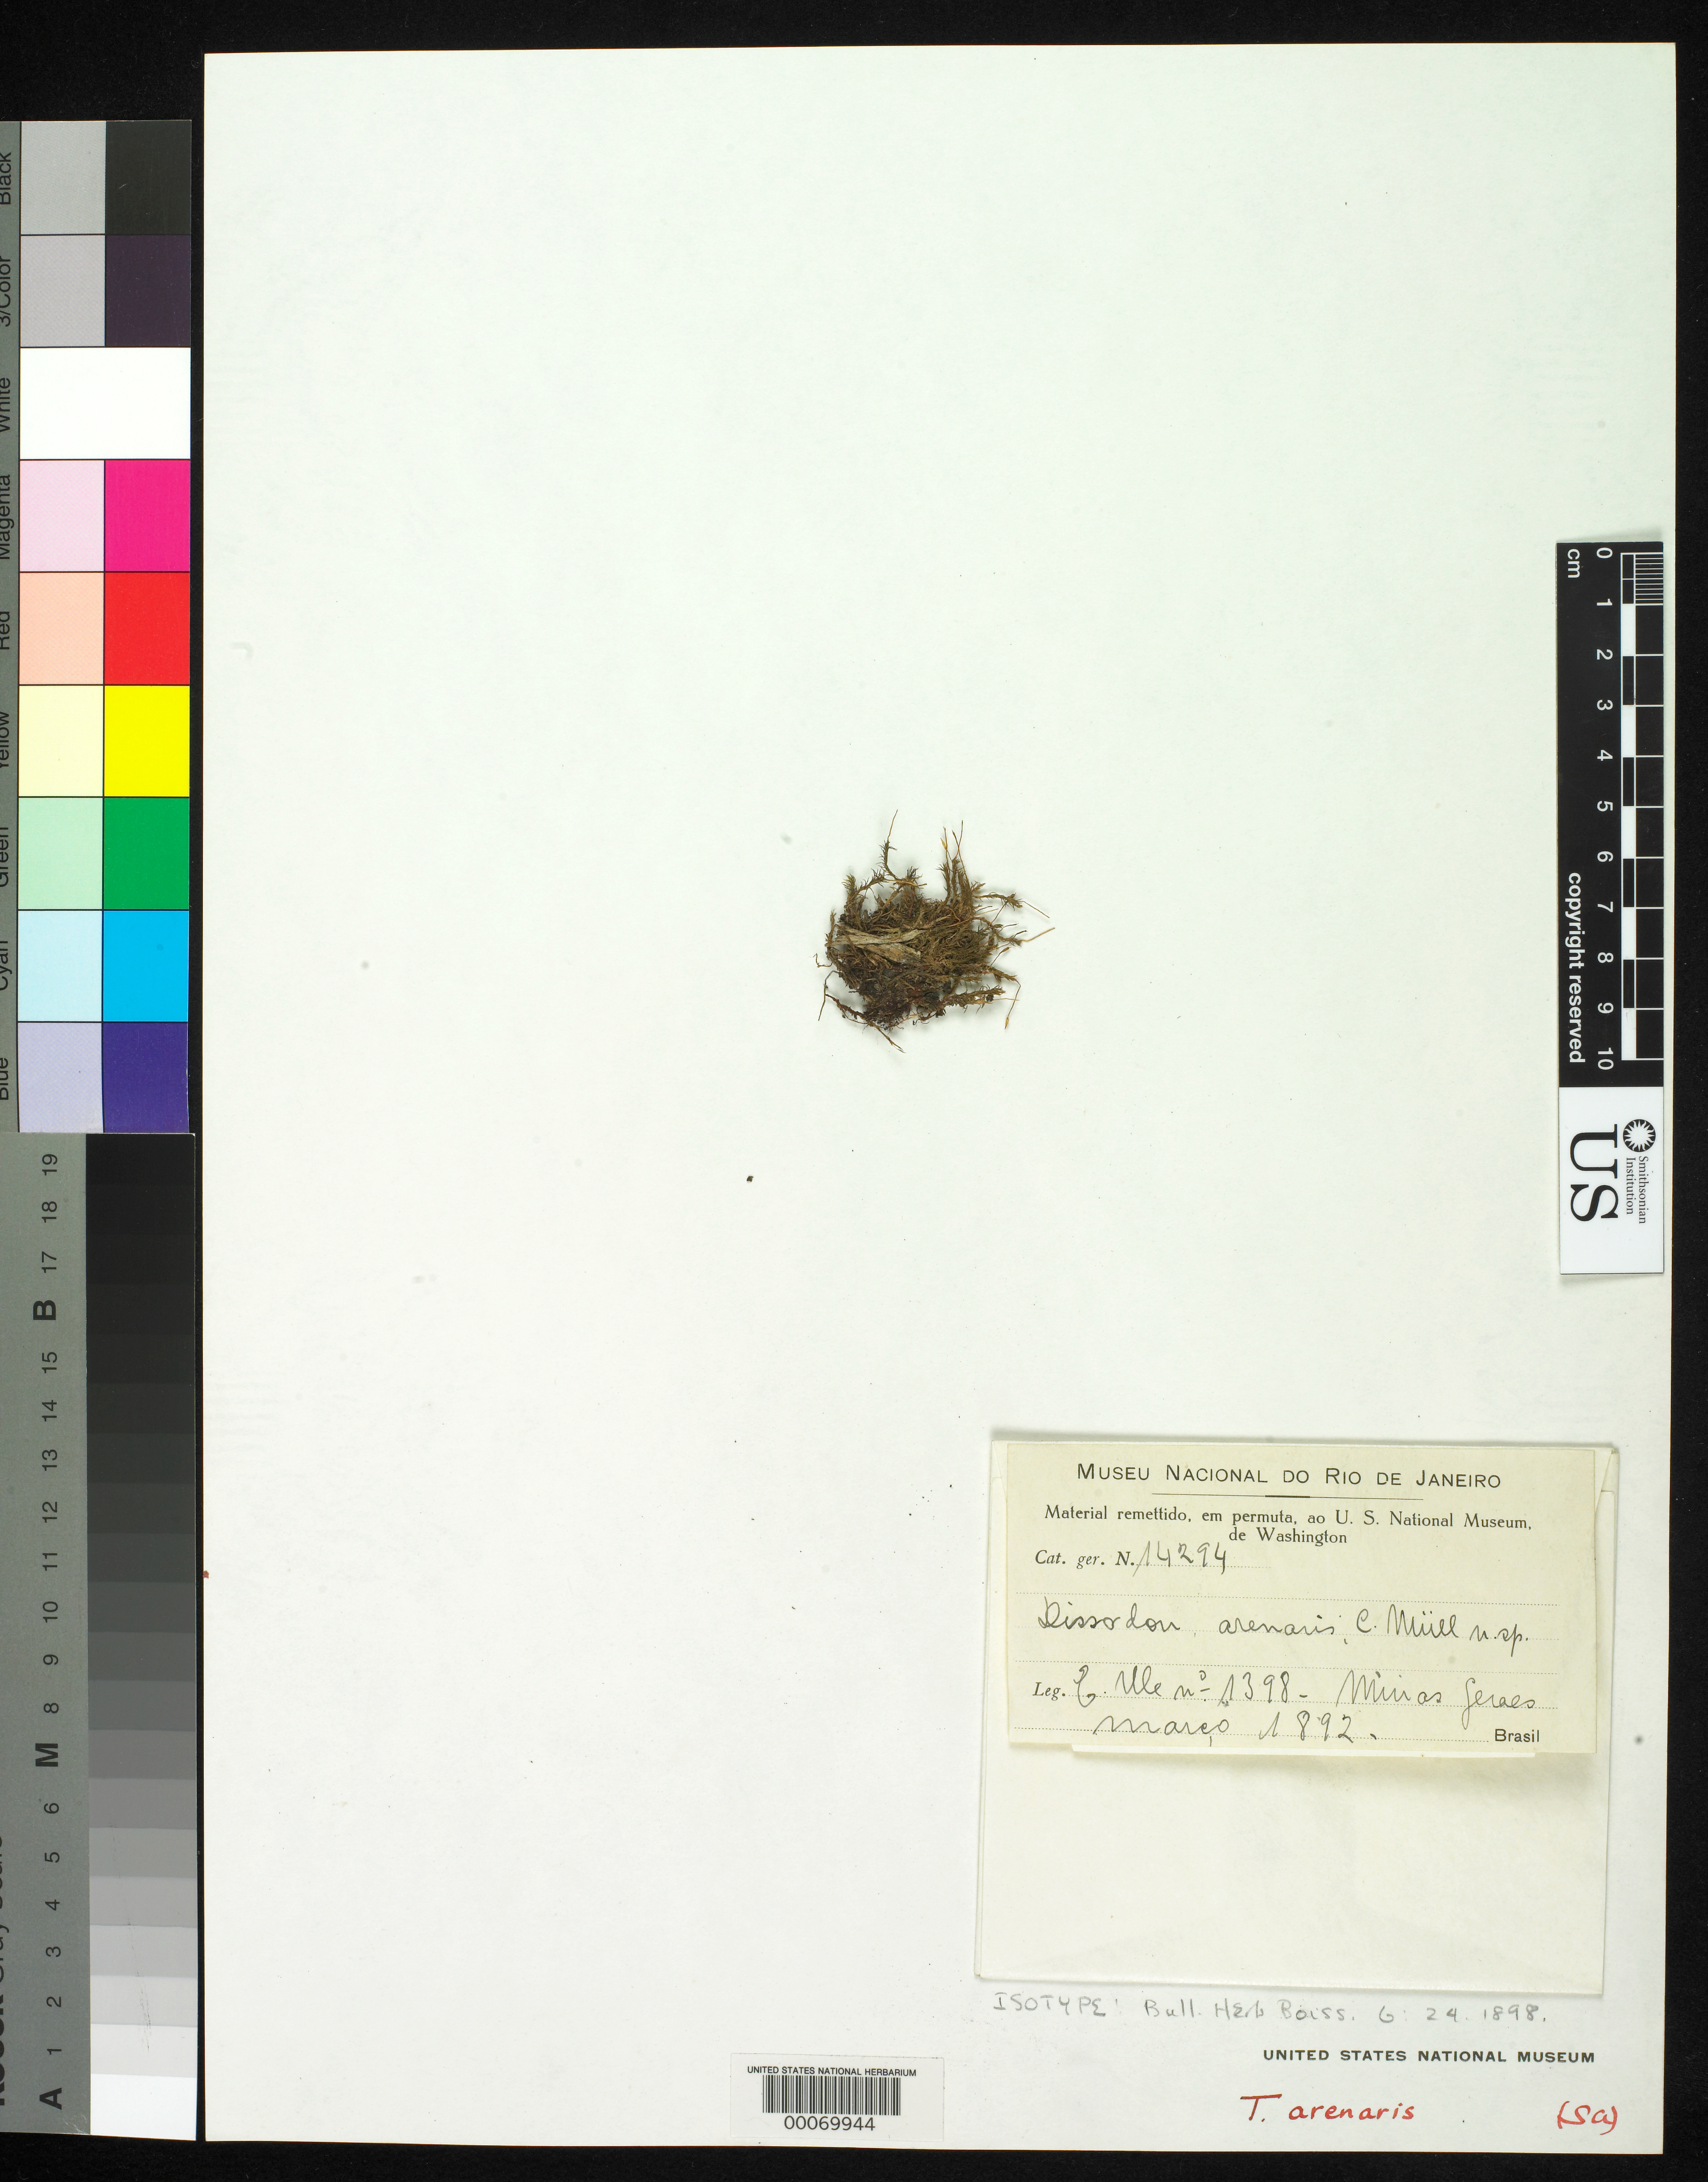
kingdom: Plantae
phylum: Bryophyta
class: Bryopsida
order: Splachnales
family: Splachnaceae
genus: Dissodon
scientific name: Dissodon arenarius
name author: Müll. Hal.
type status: Isotype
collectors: E. H. Ule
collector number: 1398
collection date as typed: Mar 1892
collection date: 1892-03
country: Brazil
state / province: Minas Gerais